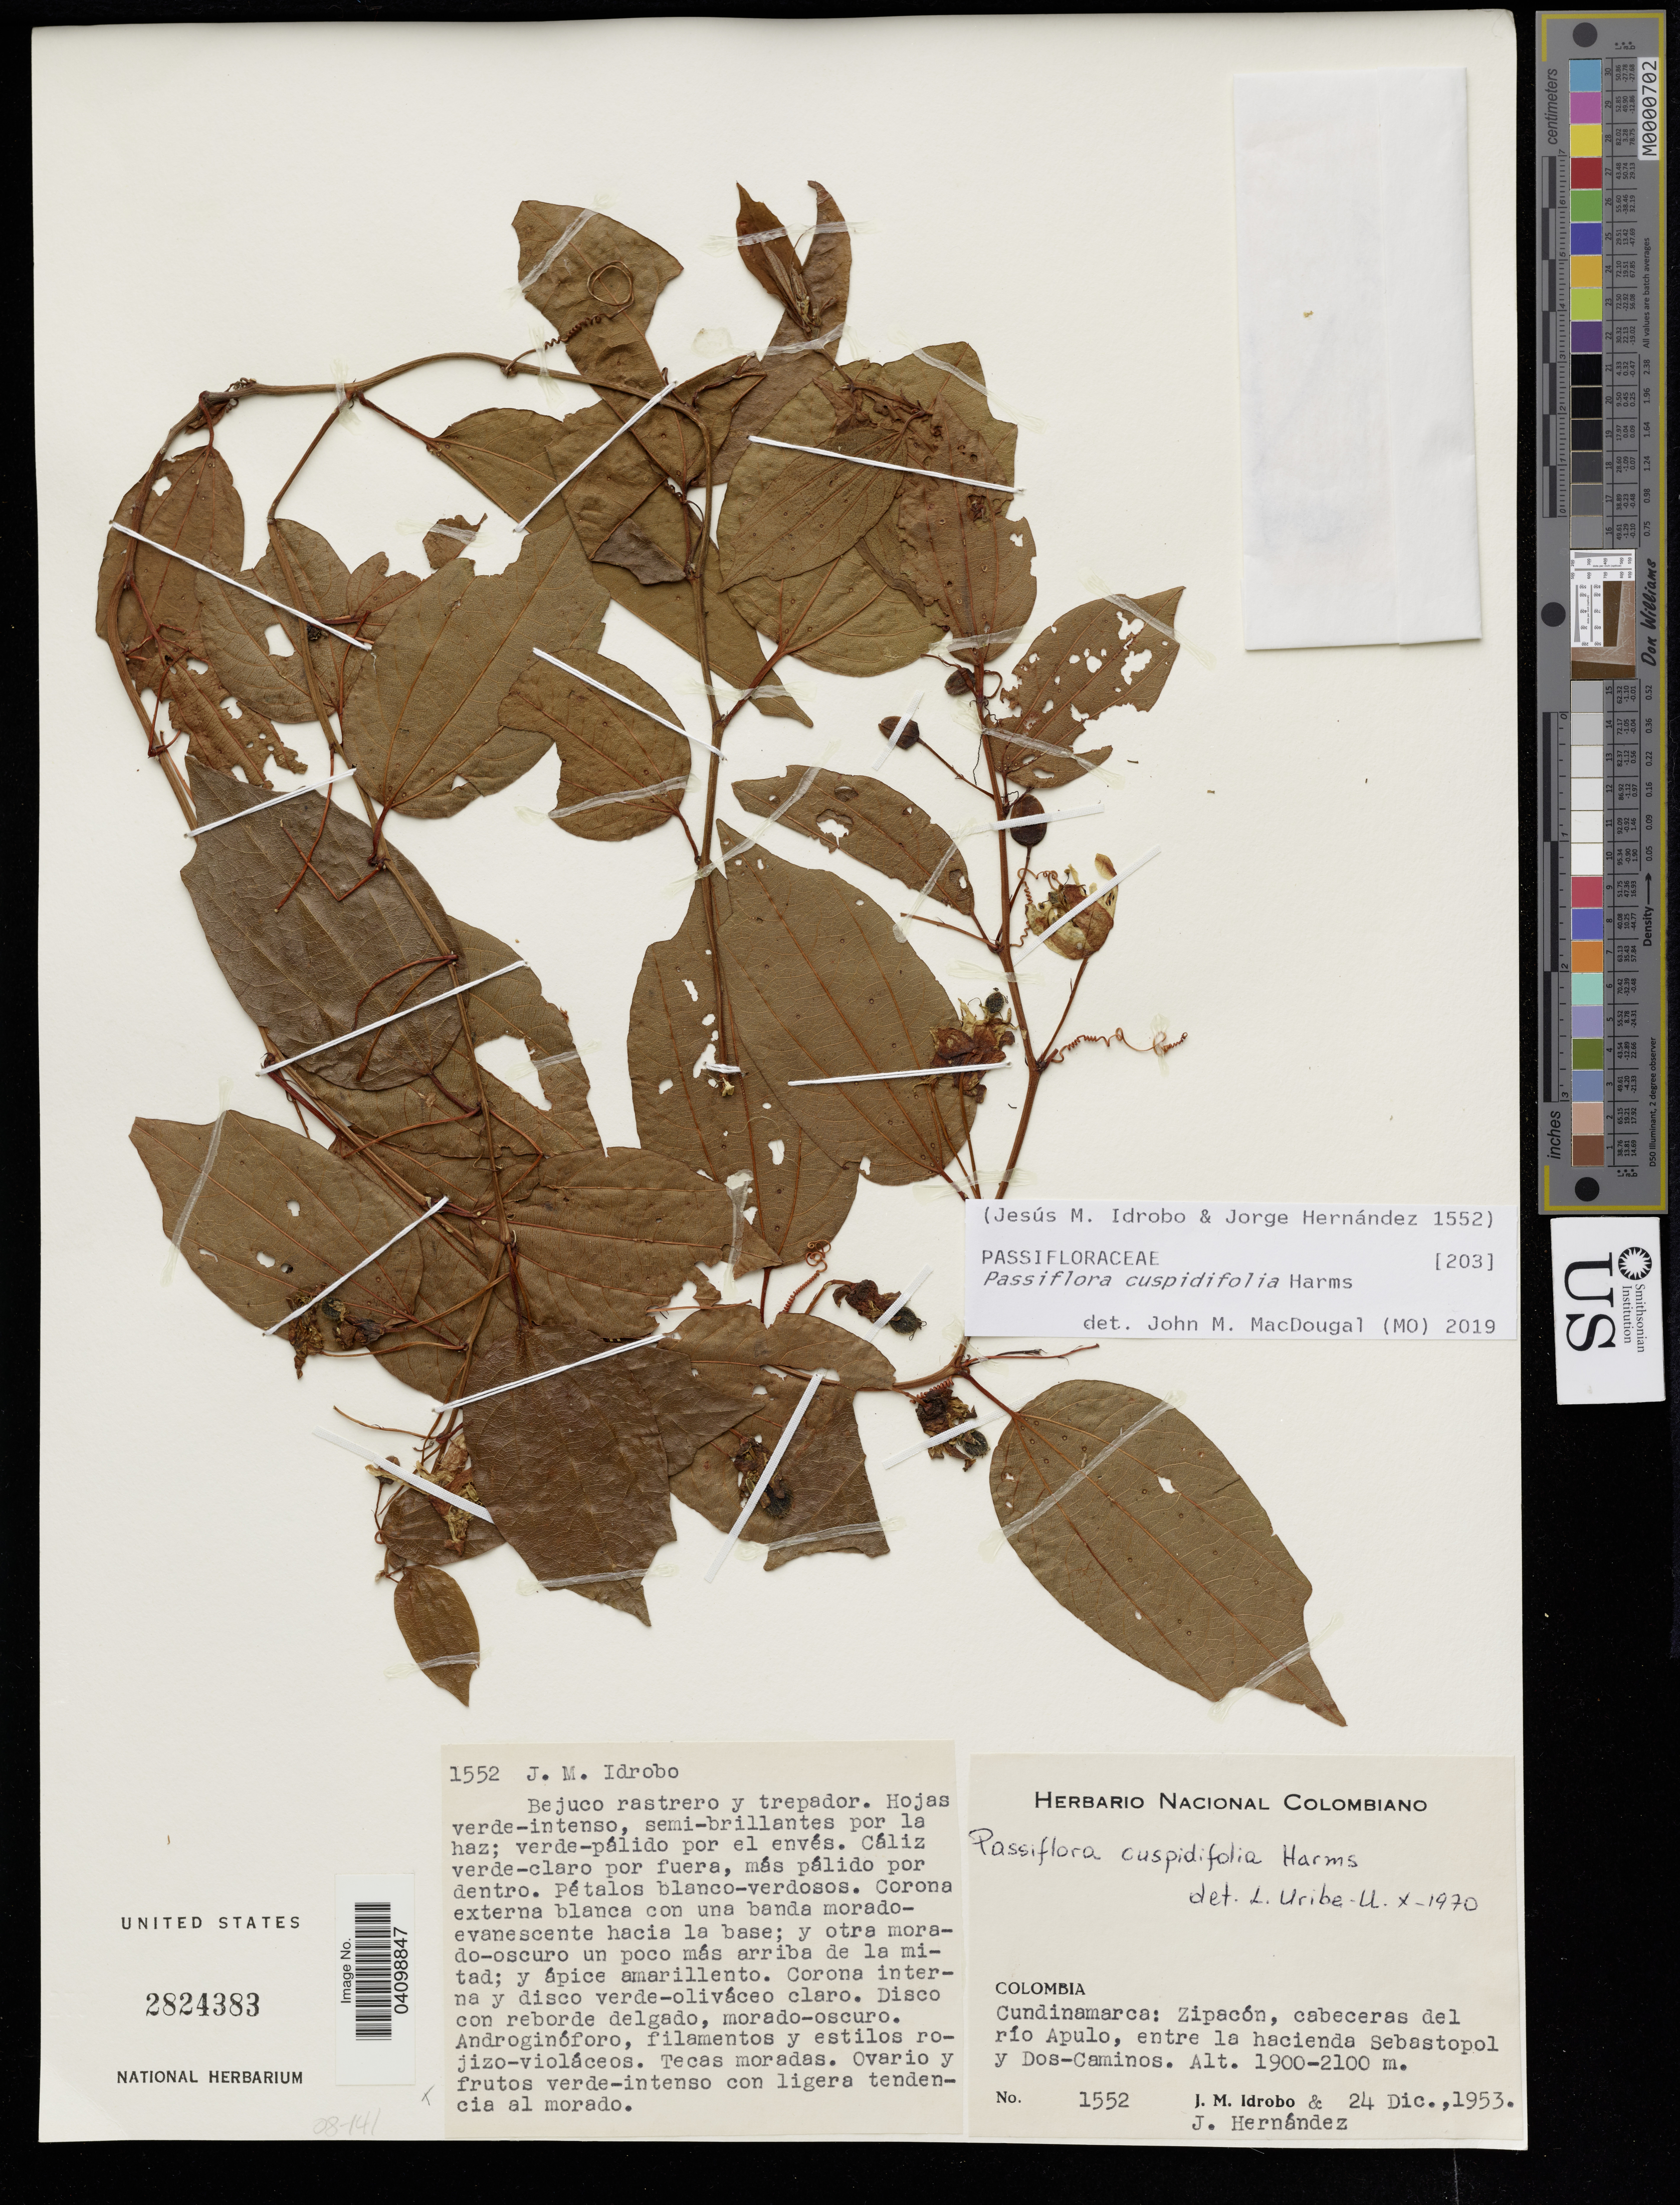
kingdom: Plantae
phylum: Tracheophyta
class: Magnoliopsida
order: Malpighiales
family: Passifloraceae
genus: Passiflora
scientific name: Passiflora cuspidifolia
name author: Harms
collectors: J. Idrobo & J. Hernandez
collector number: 1552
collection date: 1953-12-24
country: Colombia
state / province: Cundinamarca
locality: Zipacón, cabeceras del río Apulo, entre la hacienda Sebastopol y Dos-Caminos.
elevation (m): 1900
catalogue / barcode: US 2824383